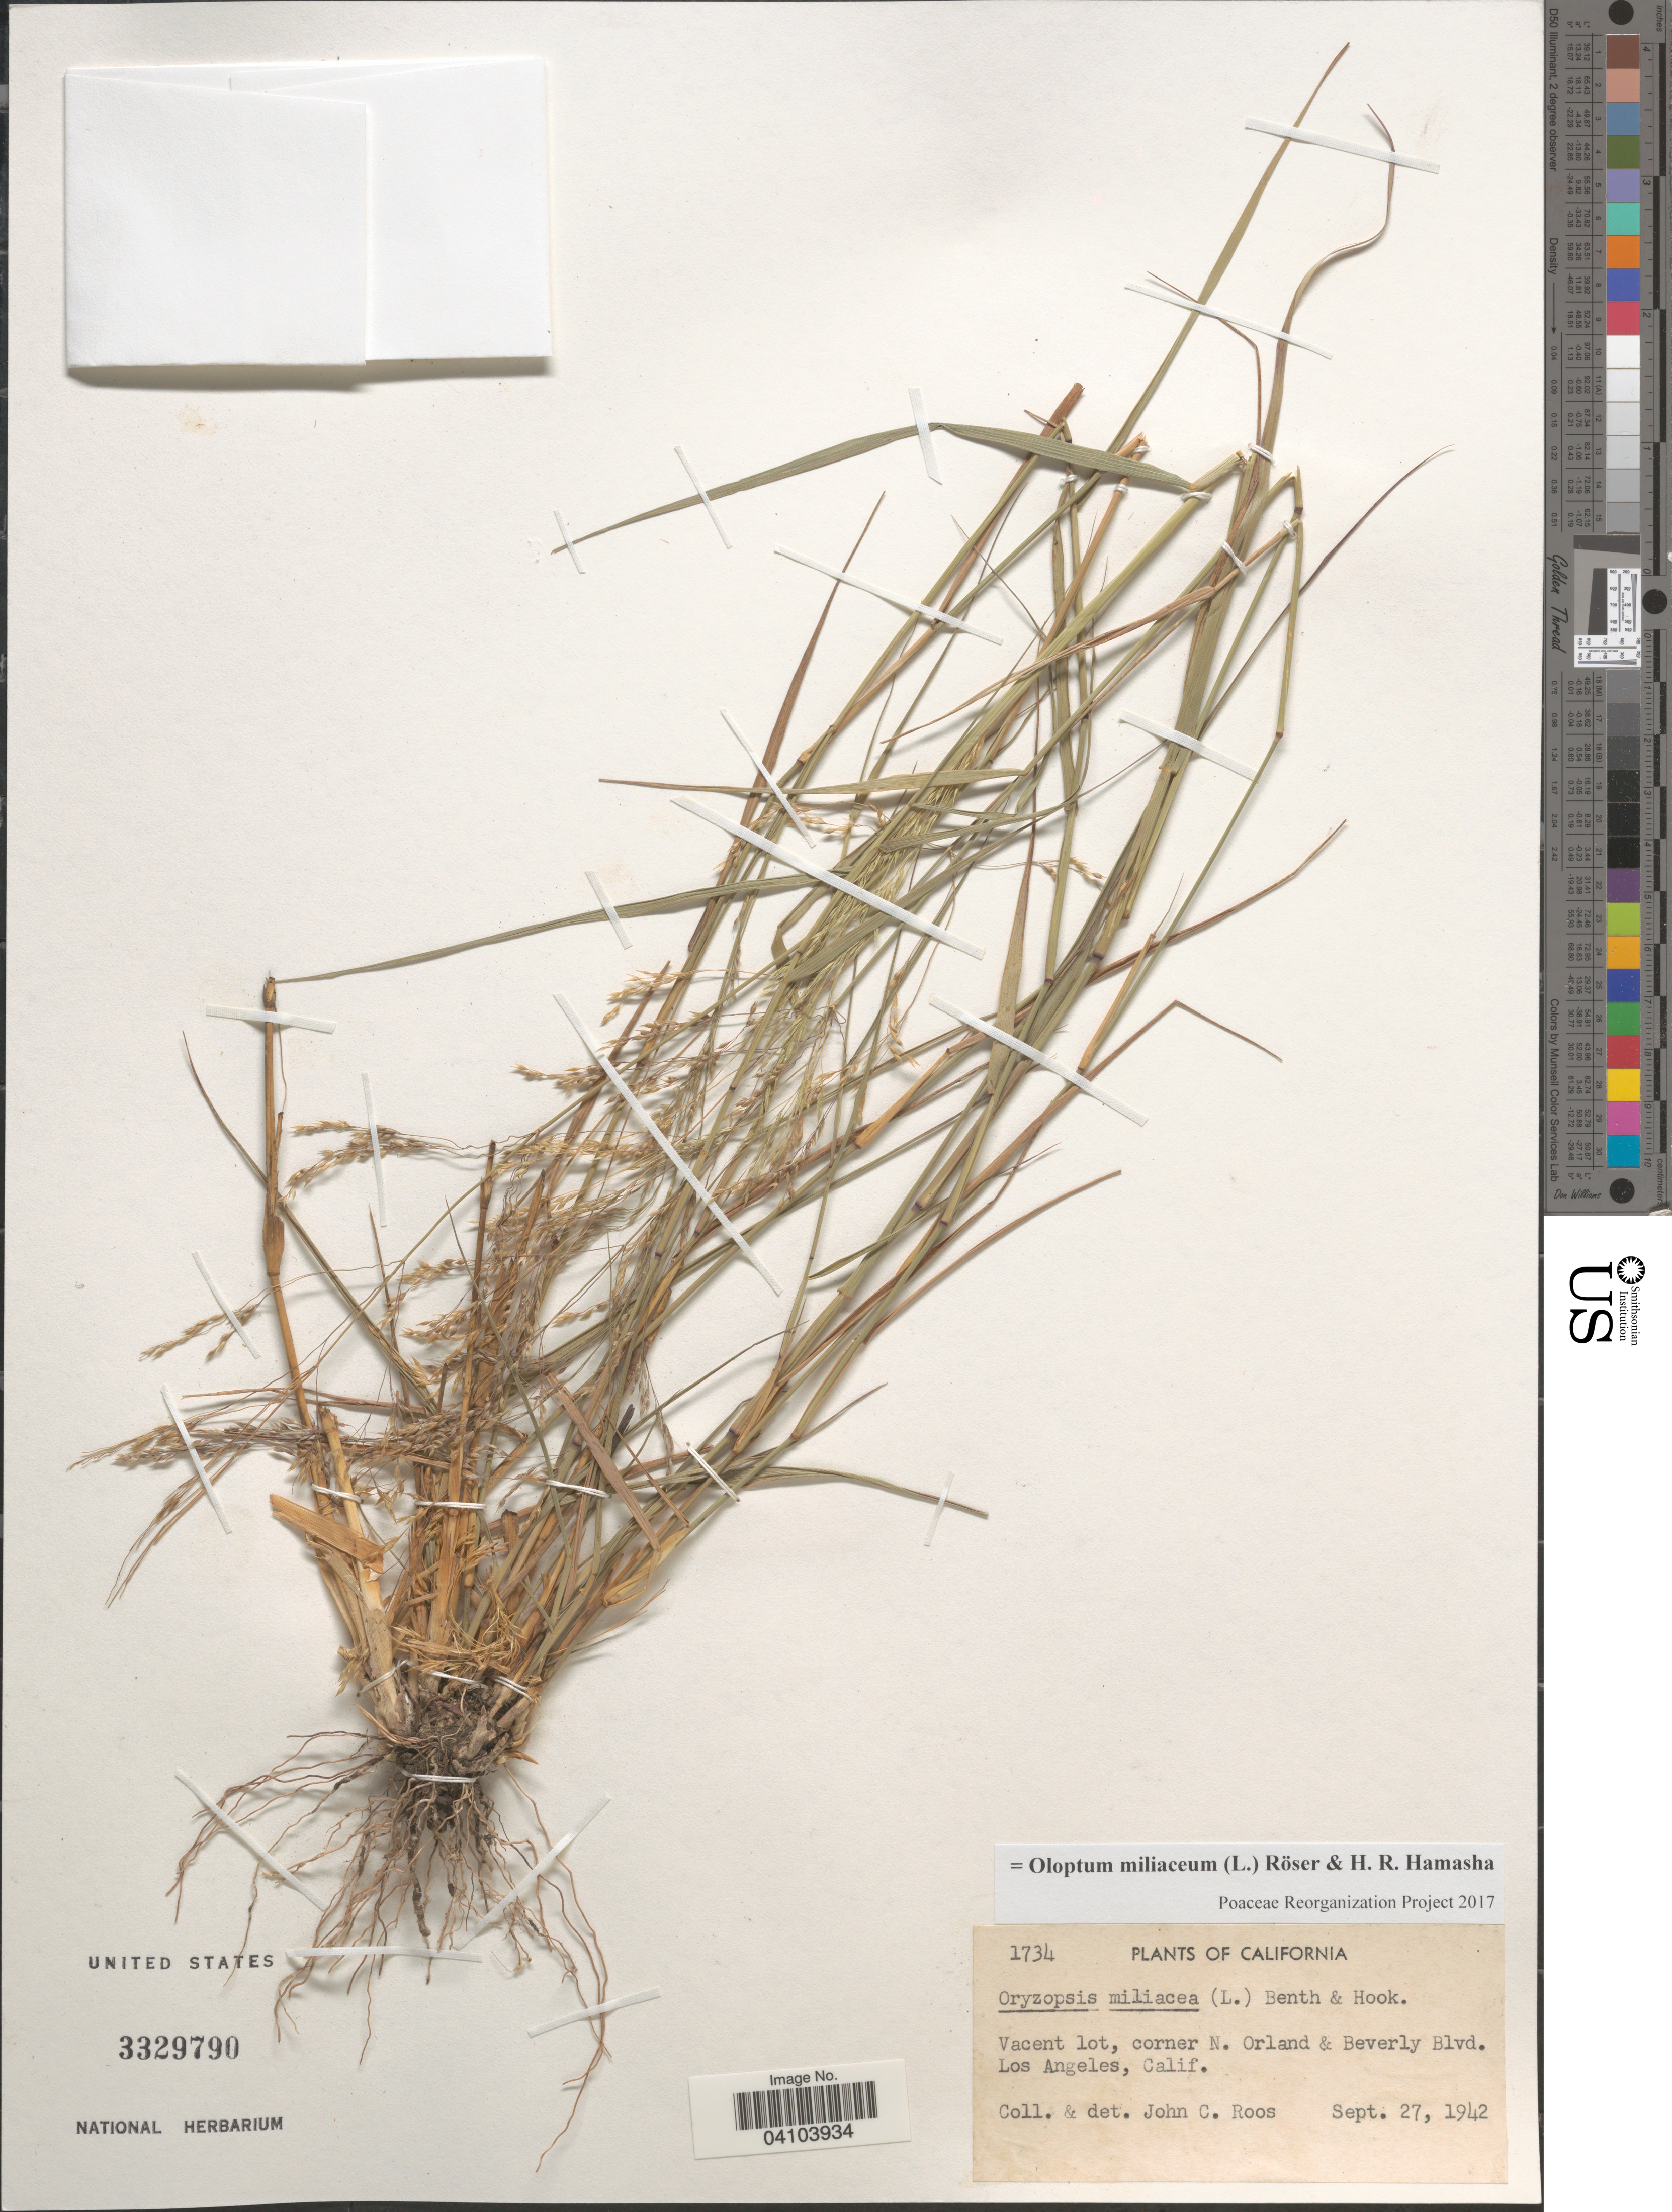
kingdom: Plantae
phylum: Tracheophyta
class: Liliopsida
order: Poales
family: Poaceae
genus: Oloptum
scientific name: Oloptum miliaceum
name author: Röser & H. R. Hamasha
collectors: J. C. Roos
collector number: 1734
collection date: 1942-09-27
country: United States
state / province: California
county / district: Los Angeles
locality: Vacent lot, corner N. Orland & Beverly Blvd. Los Angeles.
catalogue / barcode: US 3329790